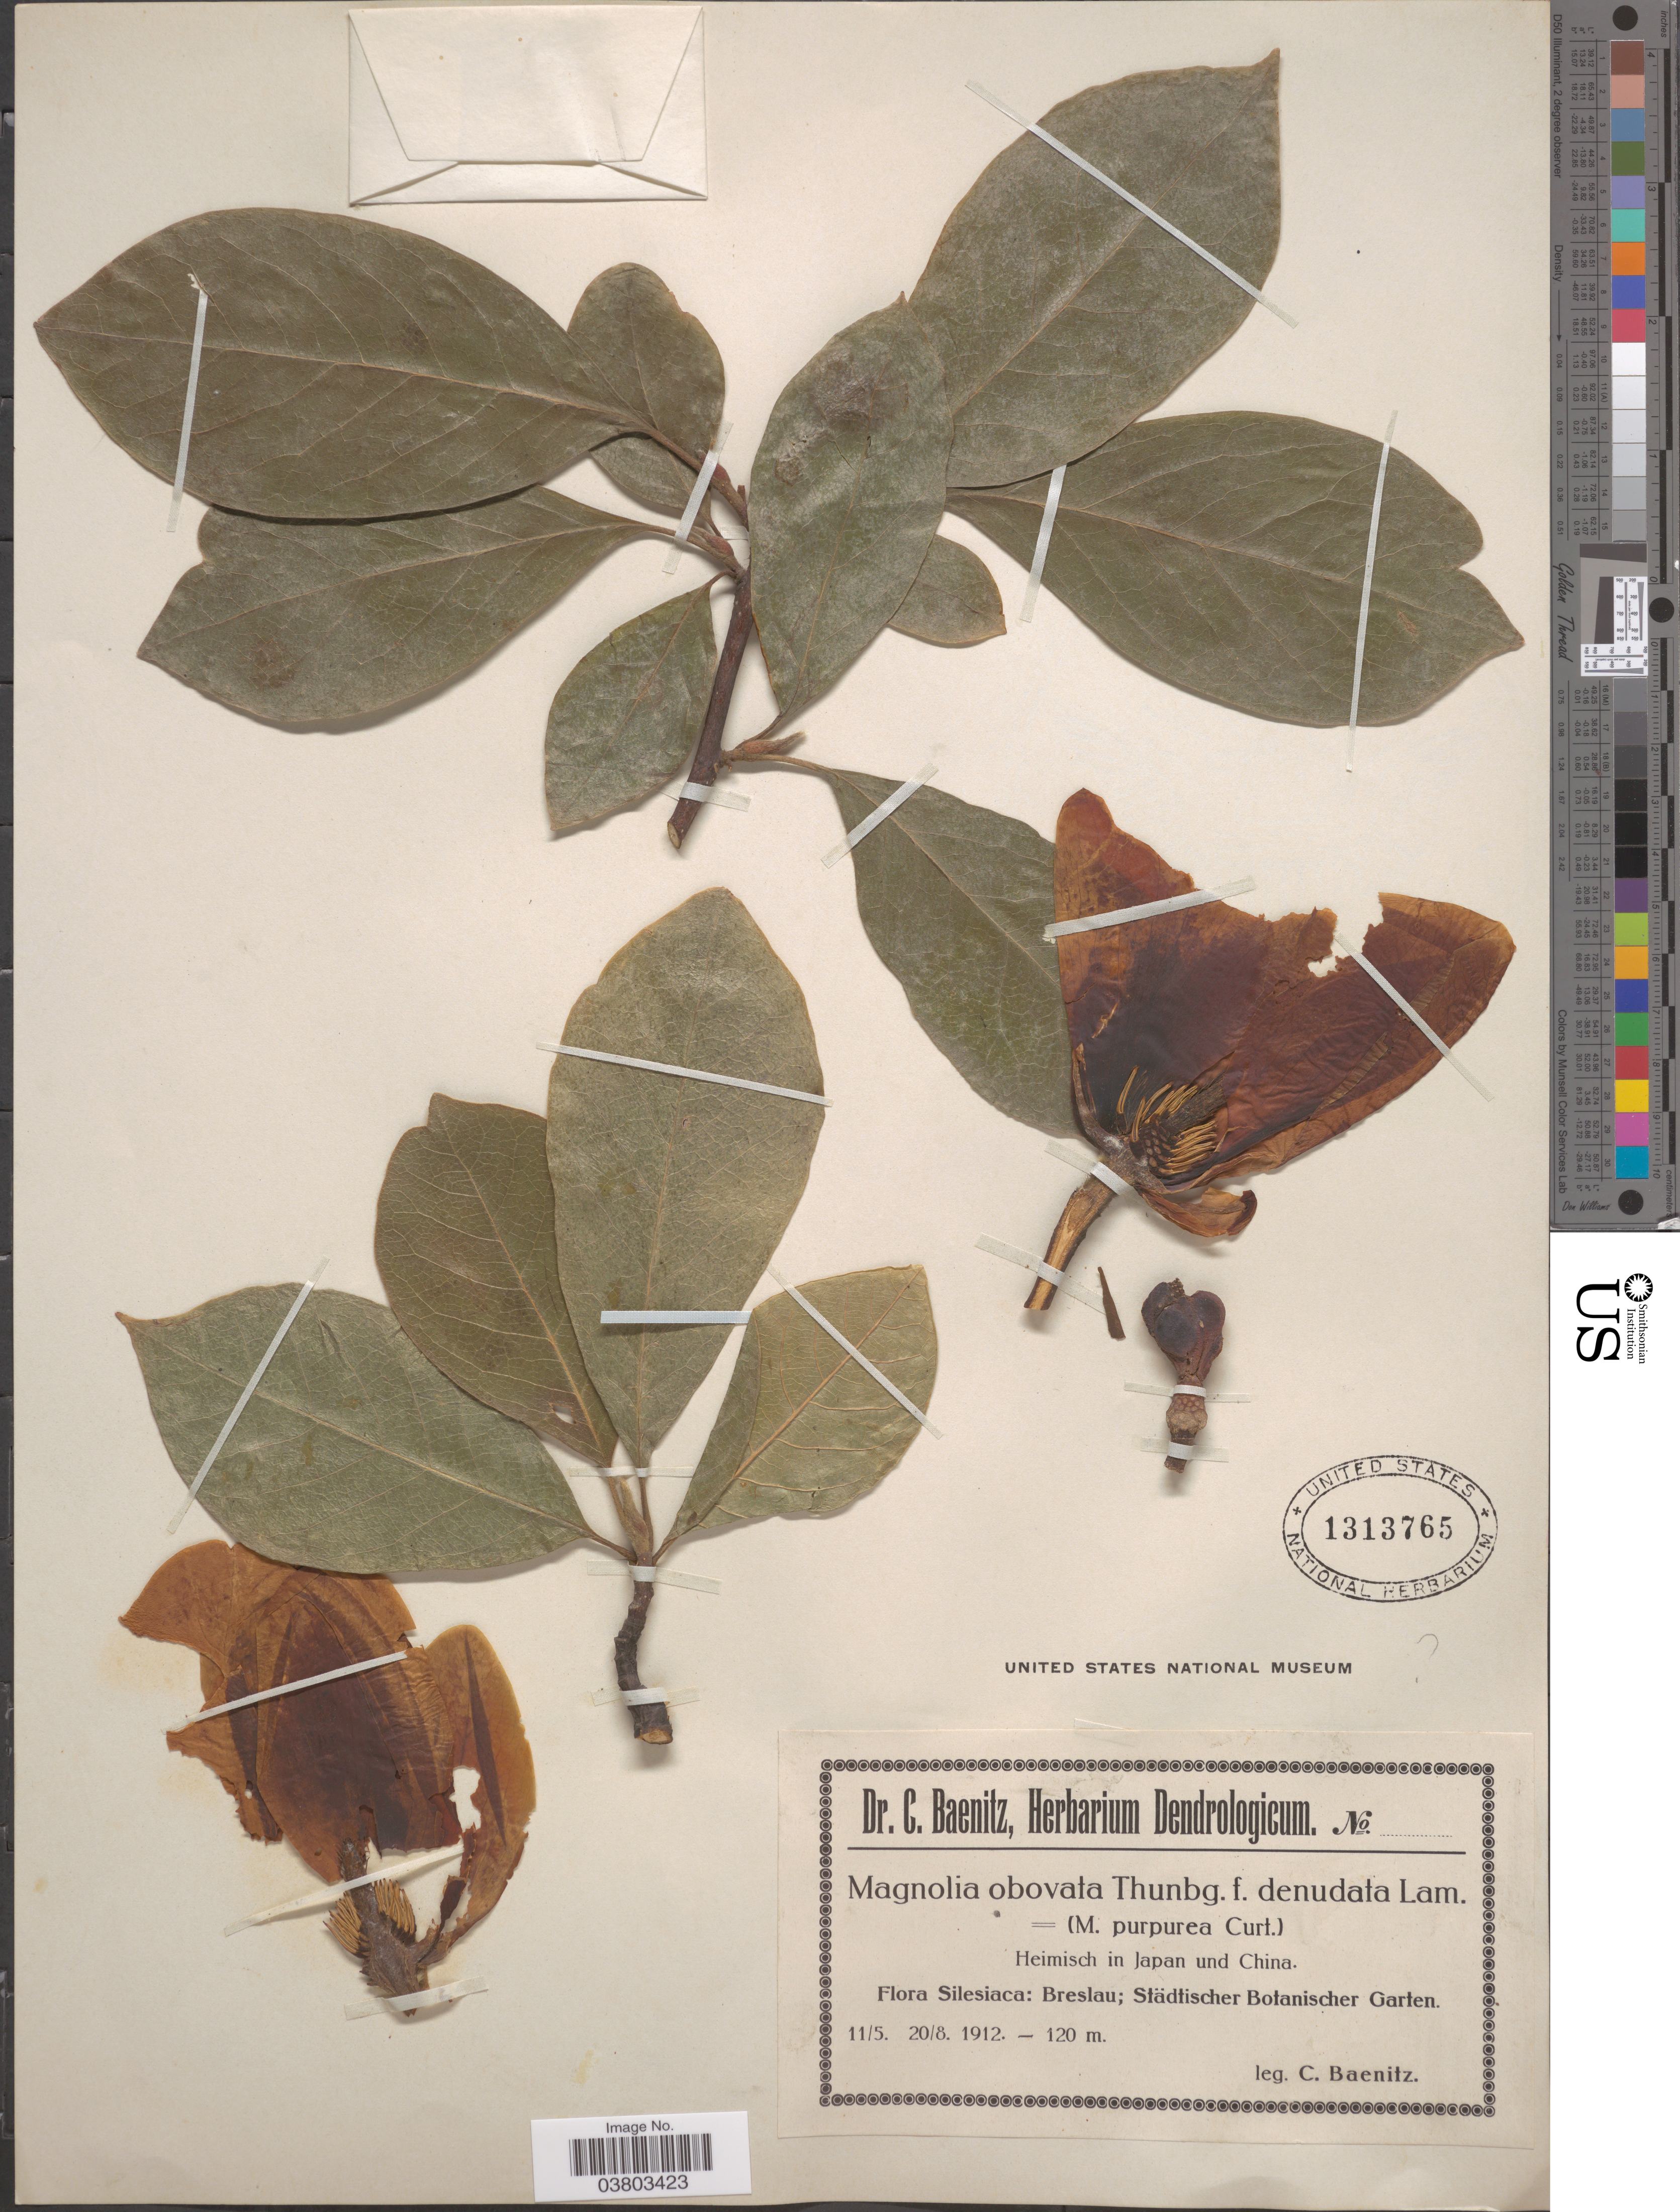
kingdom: Plantae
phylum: Tracheophyta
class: Magnoliopsida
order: Magnoliales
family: Magnoliaceae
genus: Magnolia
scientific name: Magnolia obovata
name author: Thunb.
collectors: C. G. Baenitz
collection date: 1912-05-11/1912-08-20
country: Poland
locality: Silesiaca: Breslau; Städtischer Botanischer Garten.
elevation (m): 120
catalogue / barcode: US 1313765